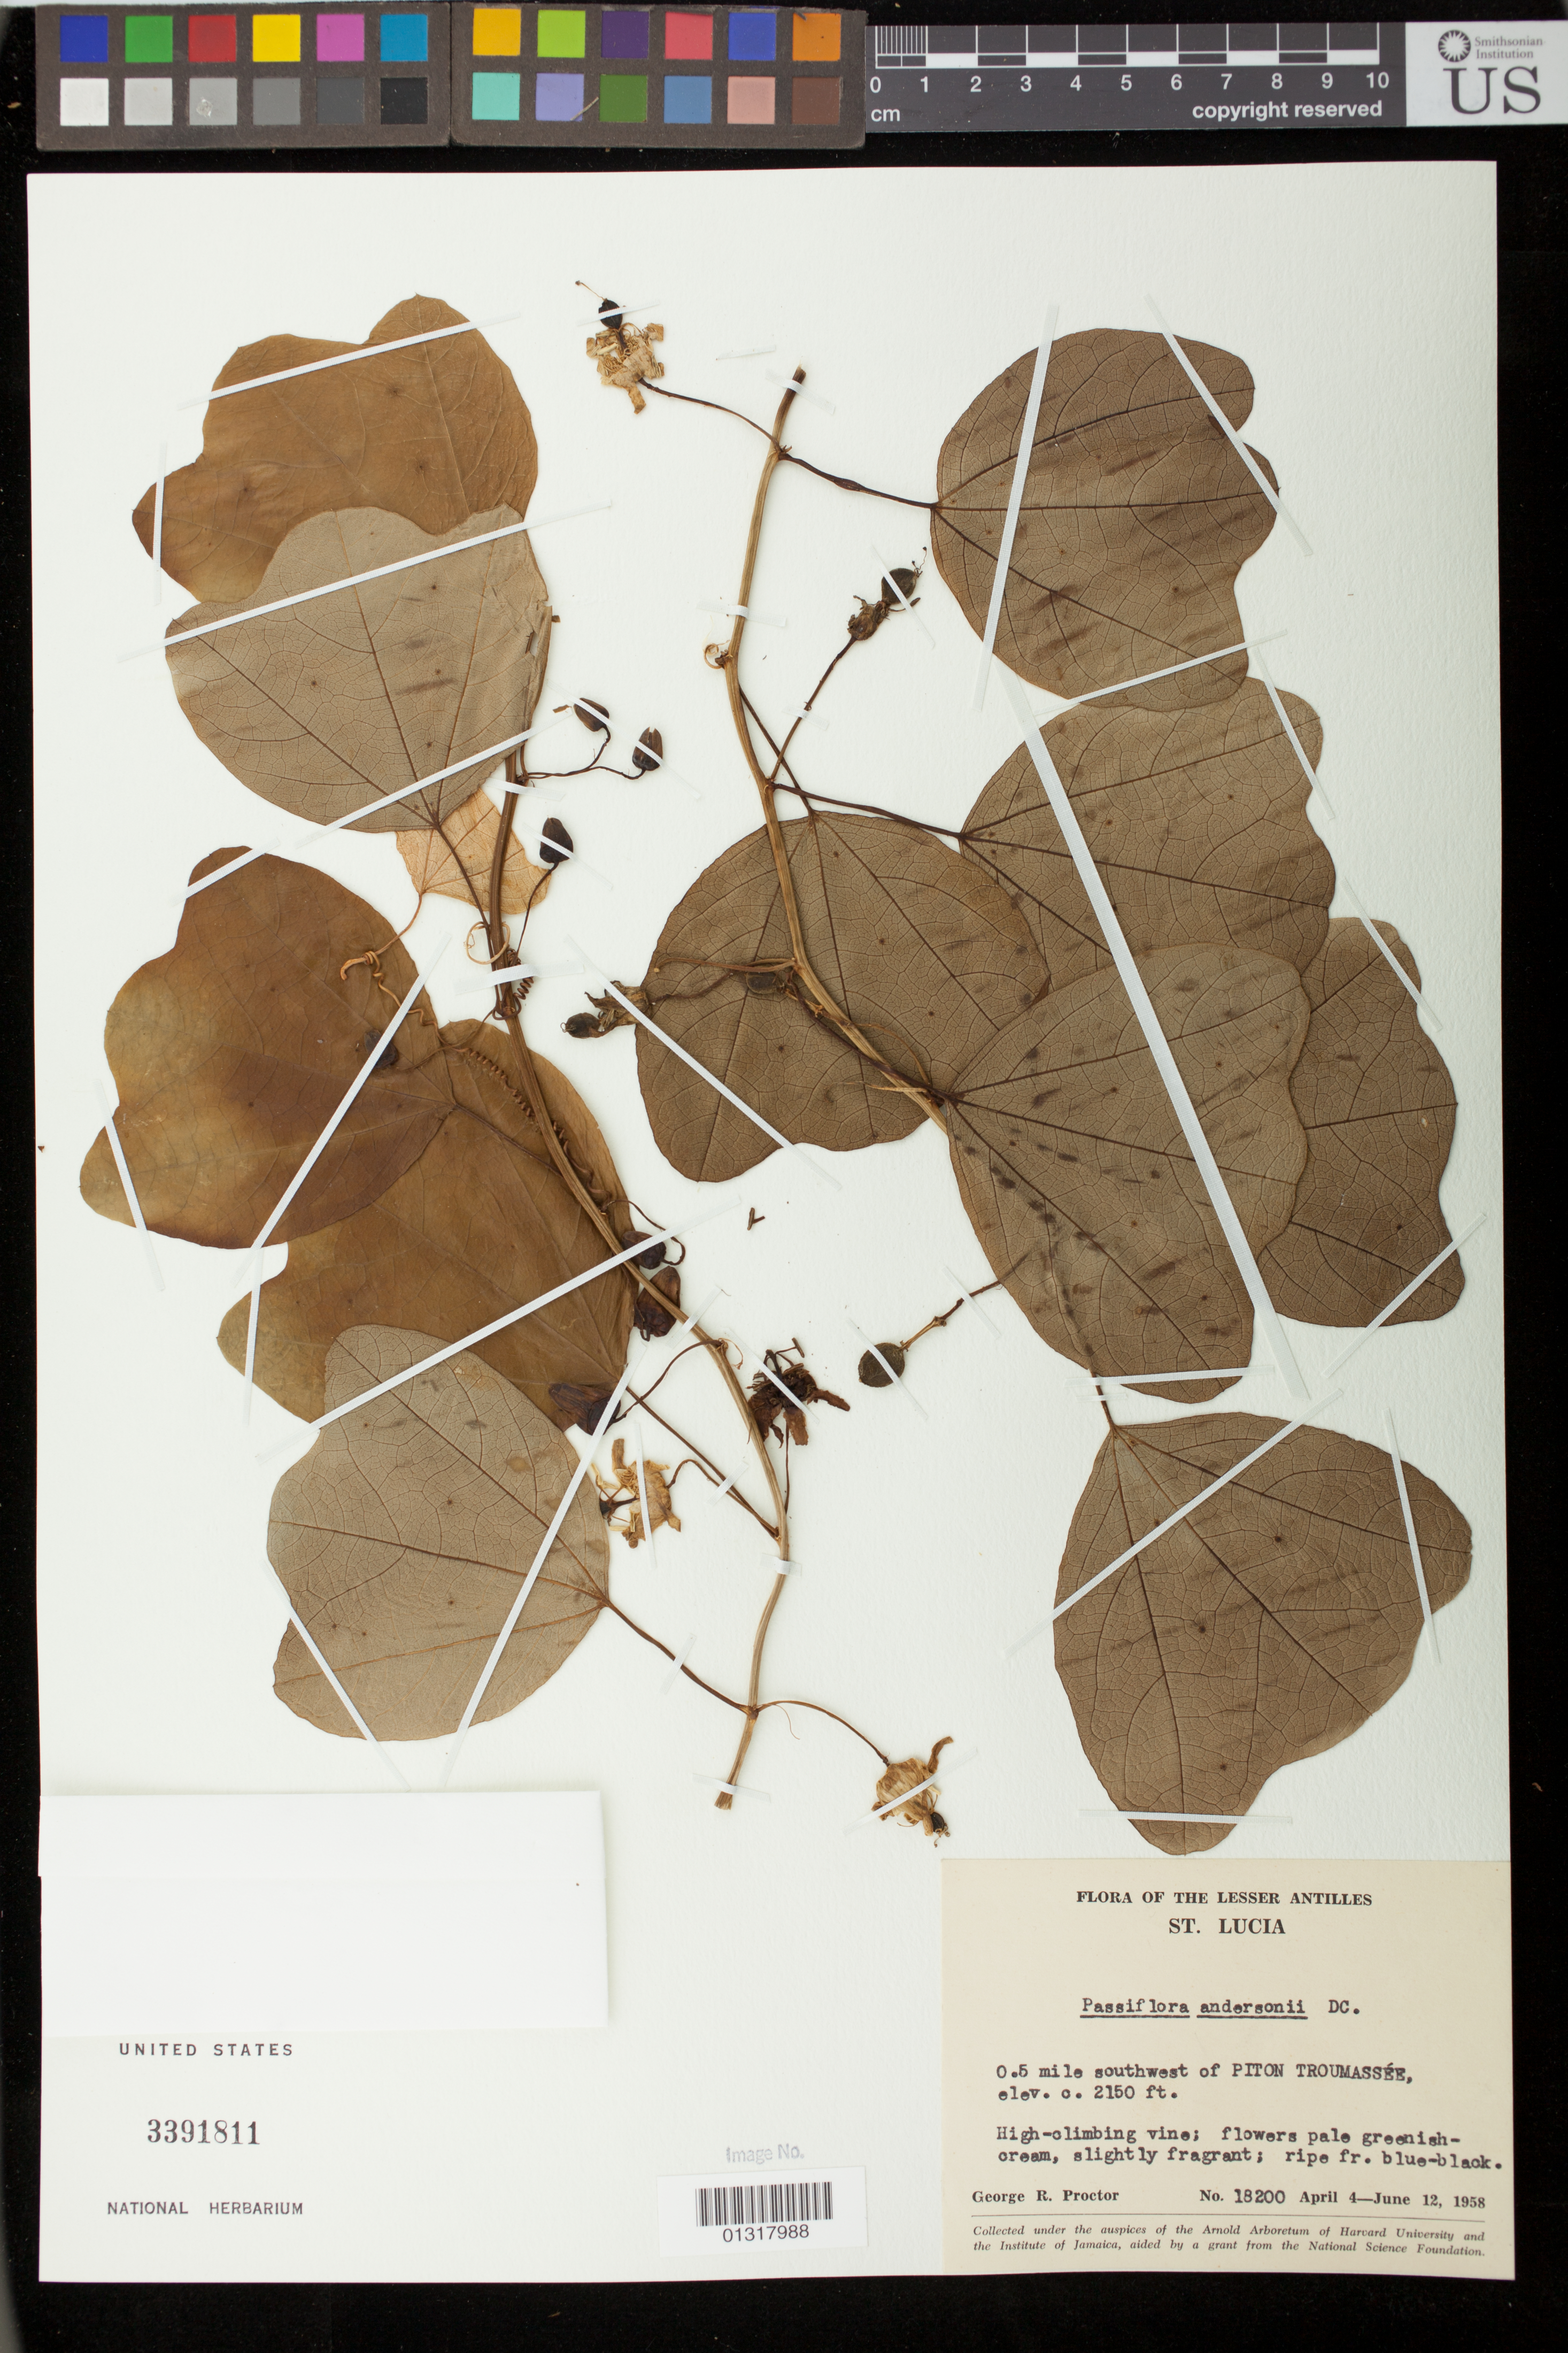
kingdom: Plantae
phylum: Tracheophyta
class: Magnoliopsida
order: Malpighiales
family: Passifloraceae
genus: Passiflora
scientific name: Passiflora andersonii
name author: DC.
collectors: G. R. Proctor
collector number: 18200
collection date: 1958-04-04/1958-06-12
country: St. Lucia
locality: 0.5 mile SW of Piton Troumassés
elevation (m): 655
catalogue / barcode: US 3391811